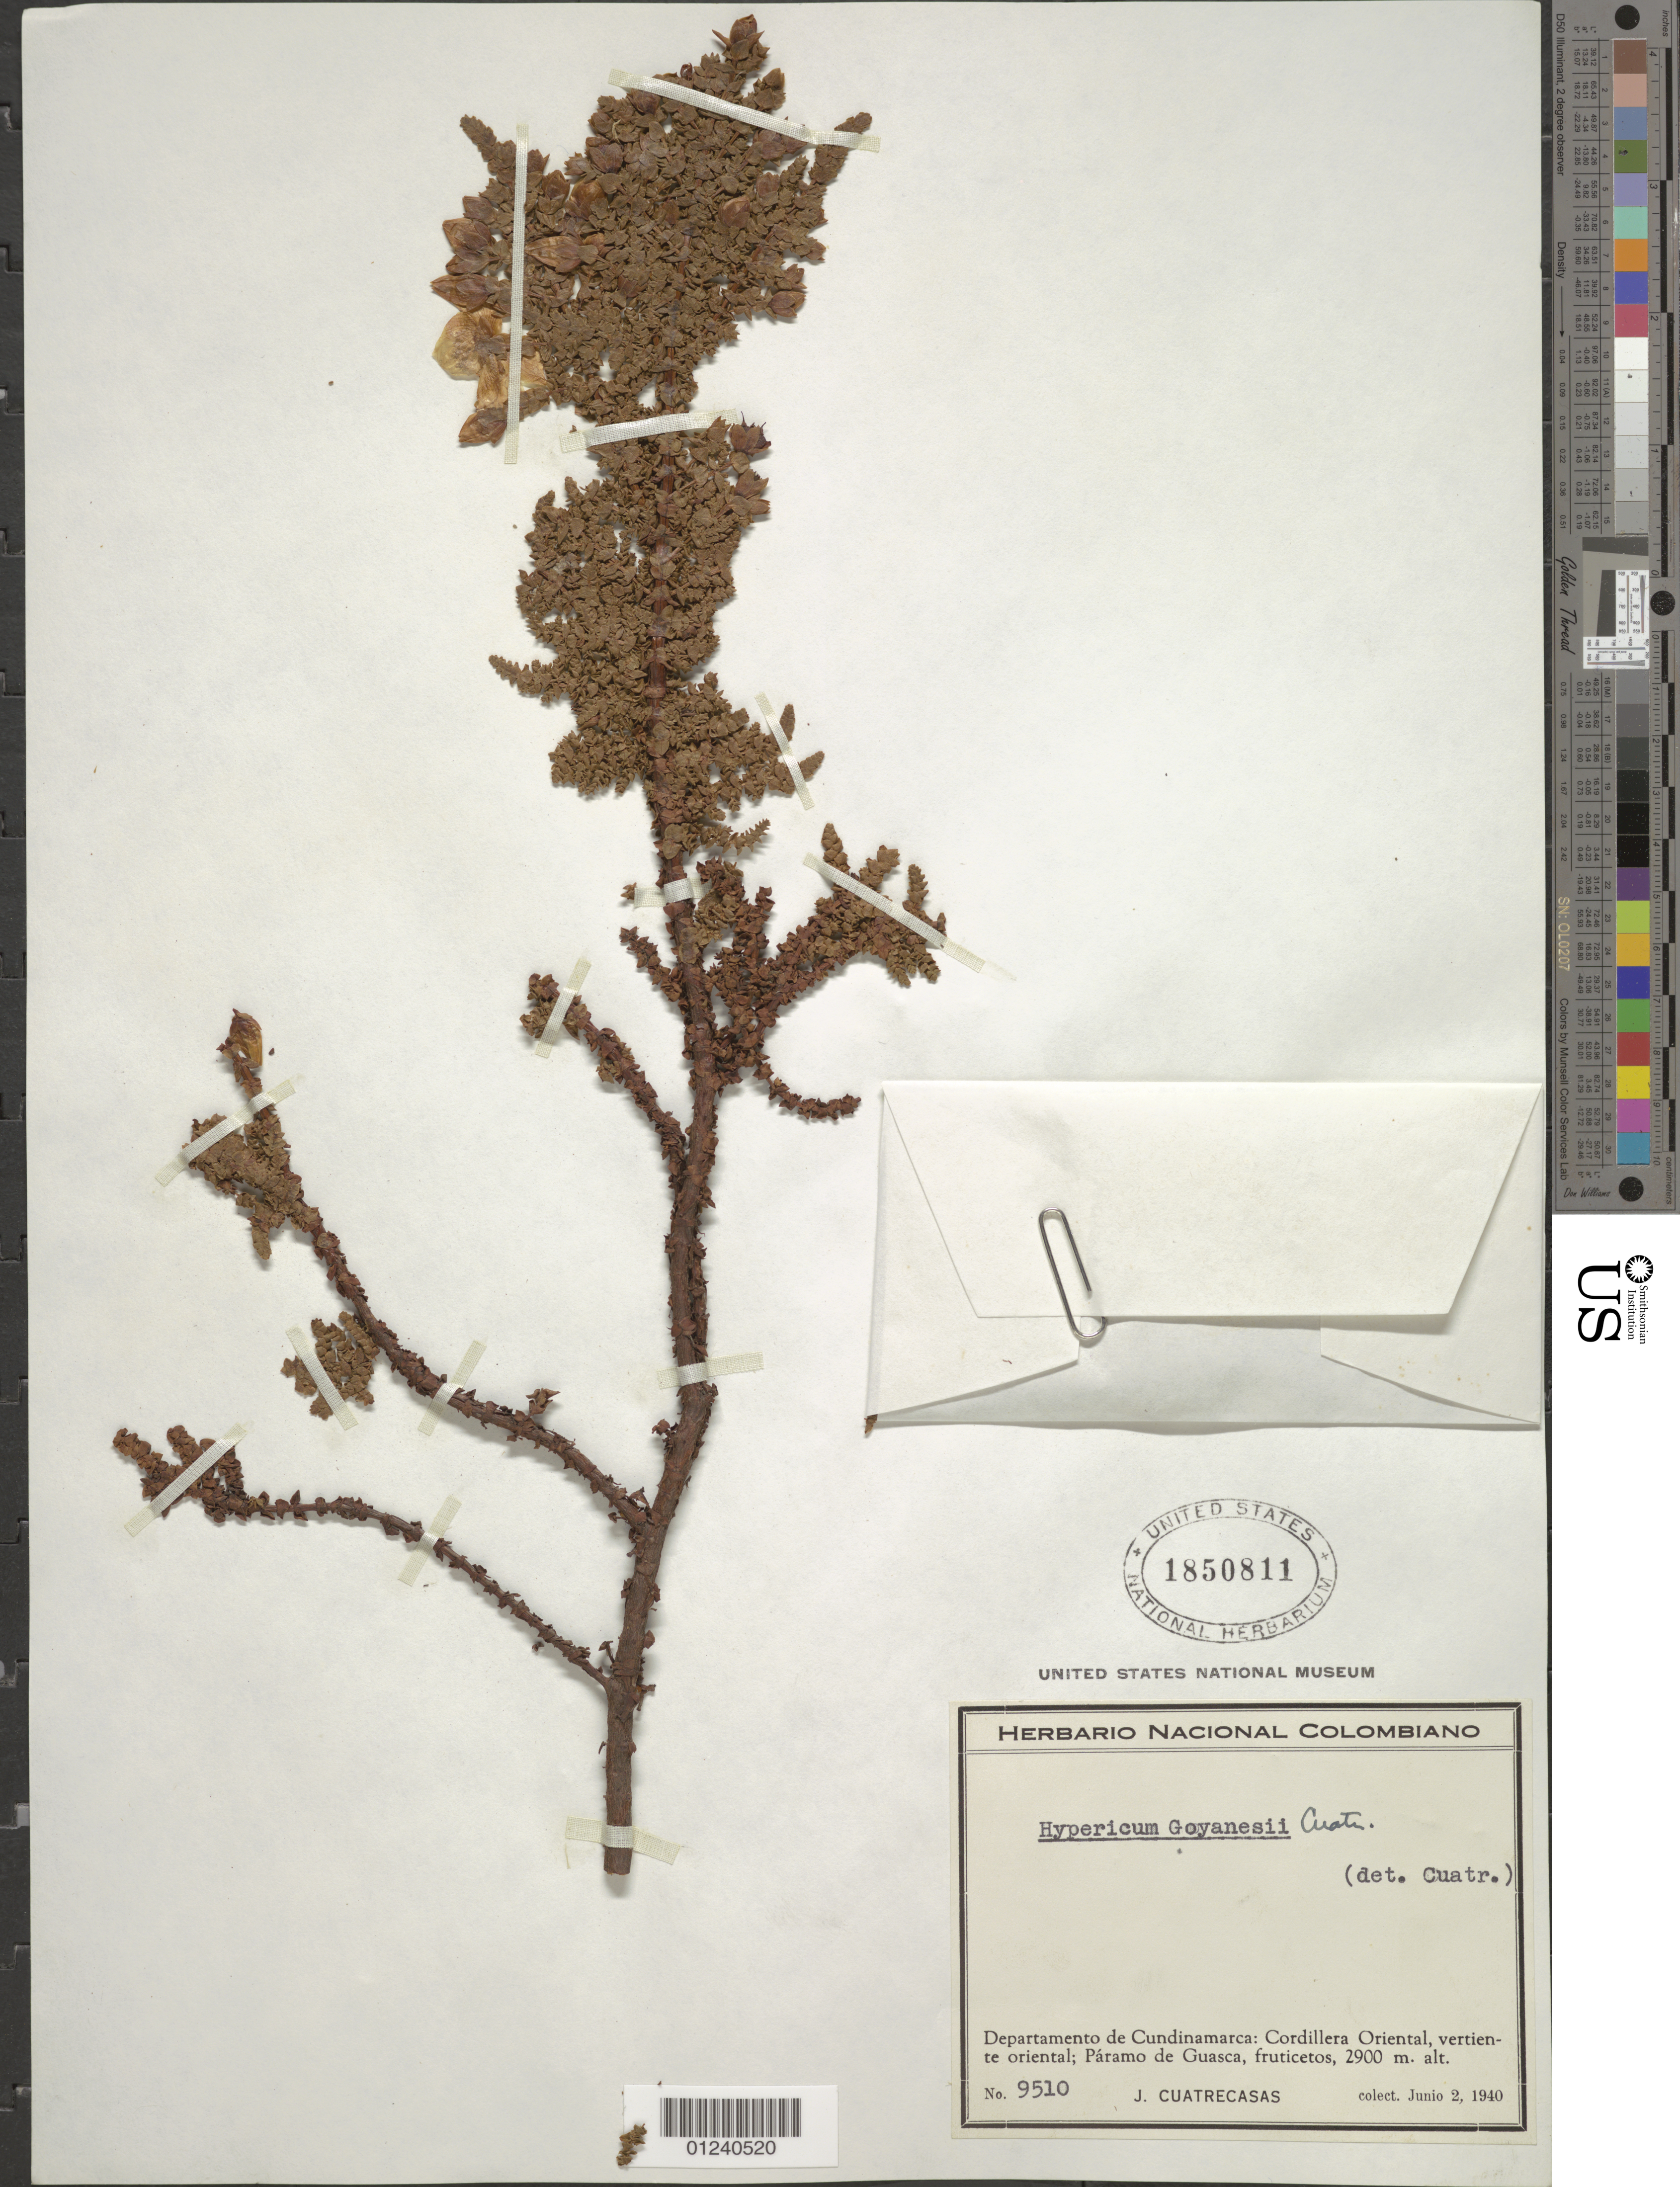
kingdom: Plantae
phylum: Tracheophyta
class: Magnoliopsida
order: Malpighiales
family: Hypericaceae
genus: Hypericum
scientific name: Hypericum goyanesii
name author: Cuatrec.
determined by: Cuatrecasas, J.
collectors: J. Cuatrecasas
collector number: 9510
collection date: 1940-06-02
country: Colombia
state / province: Cundinamarca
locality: Cordillera Oriental, vertiente oriental; Páramo de Guasca, fruticetos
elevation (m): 2900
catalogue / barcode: US 1850811